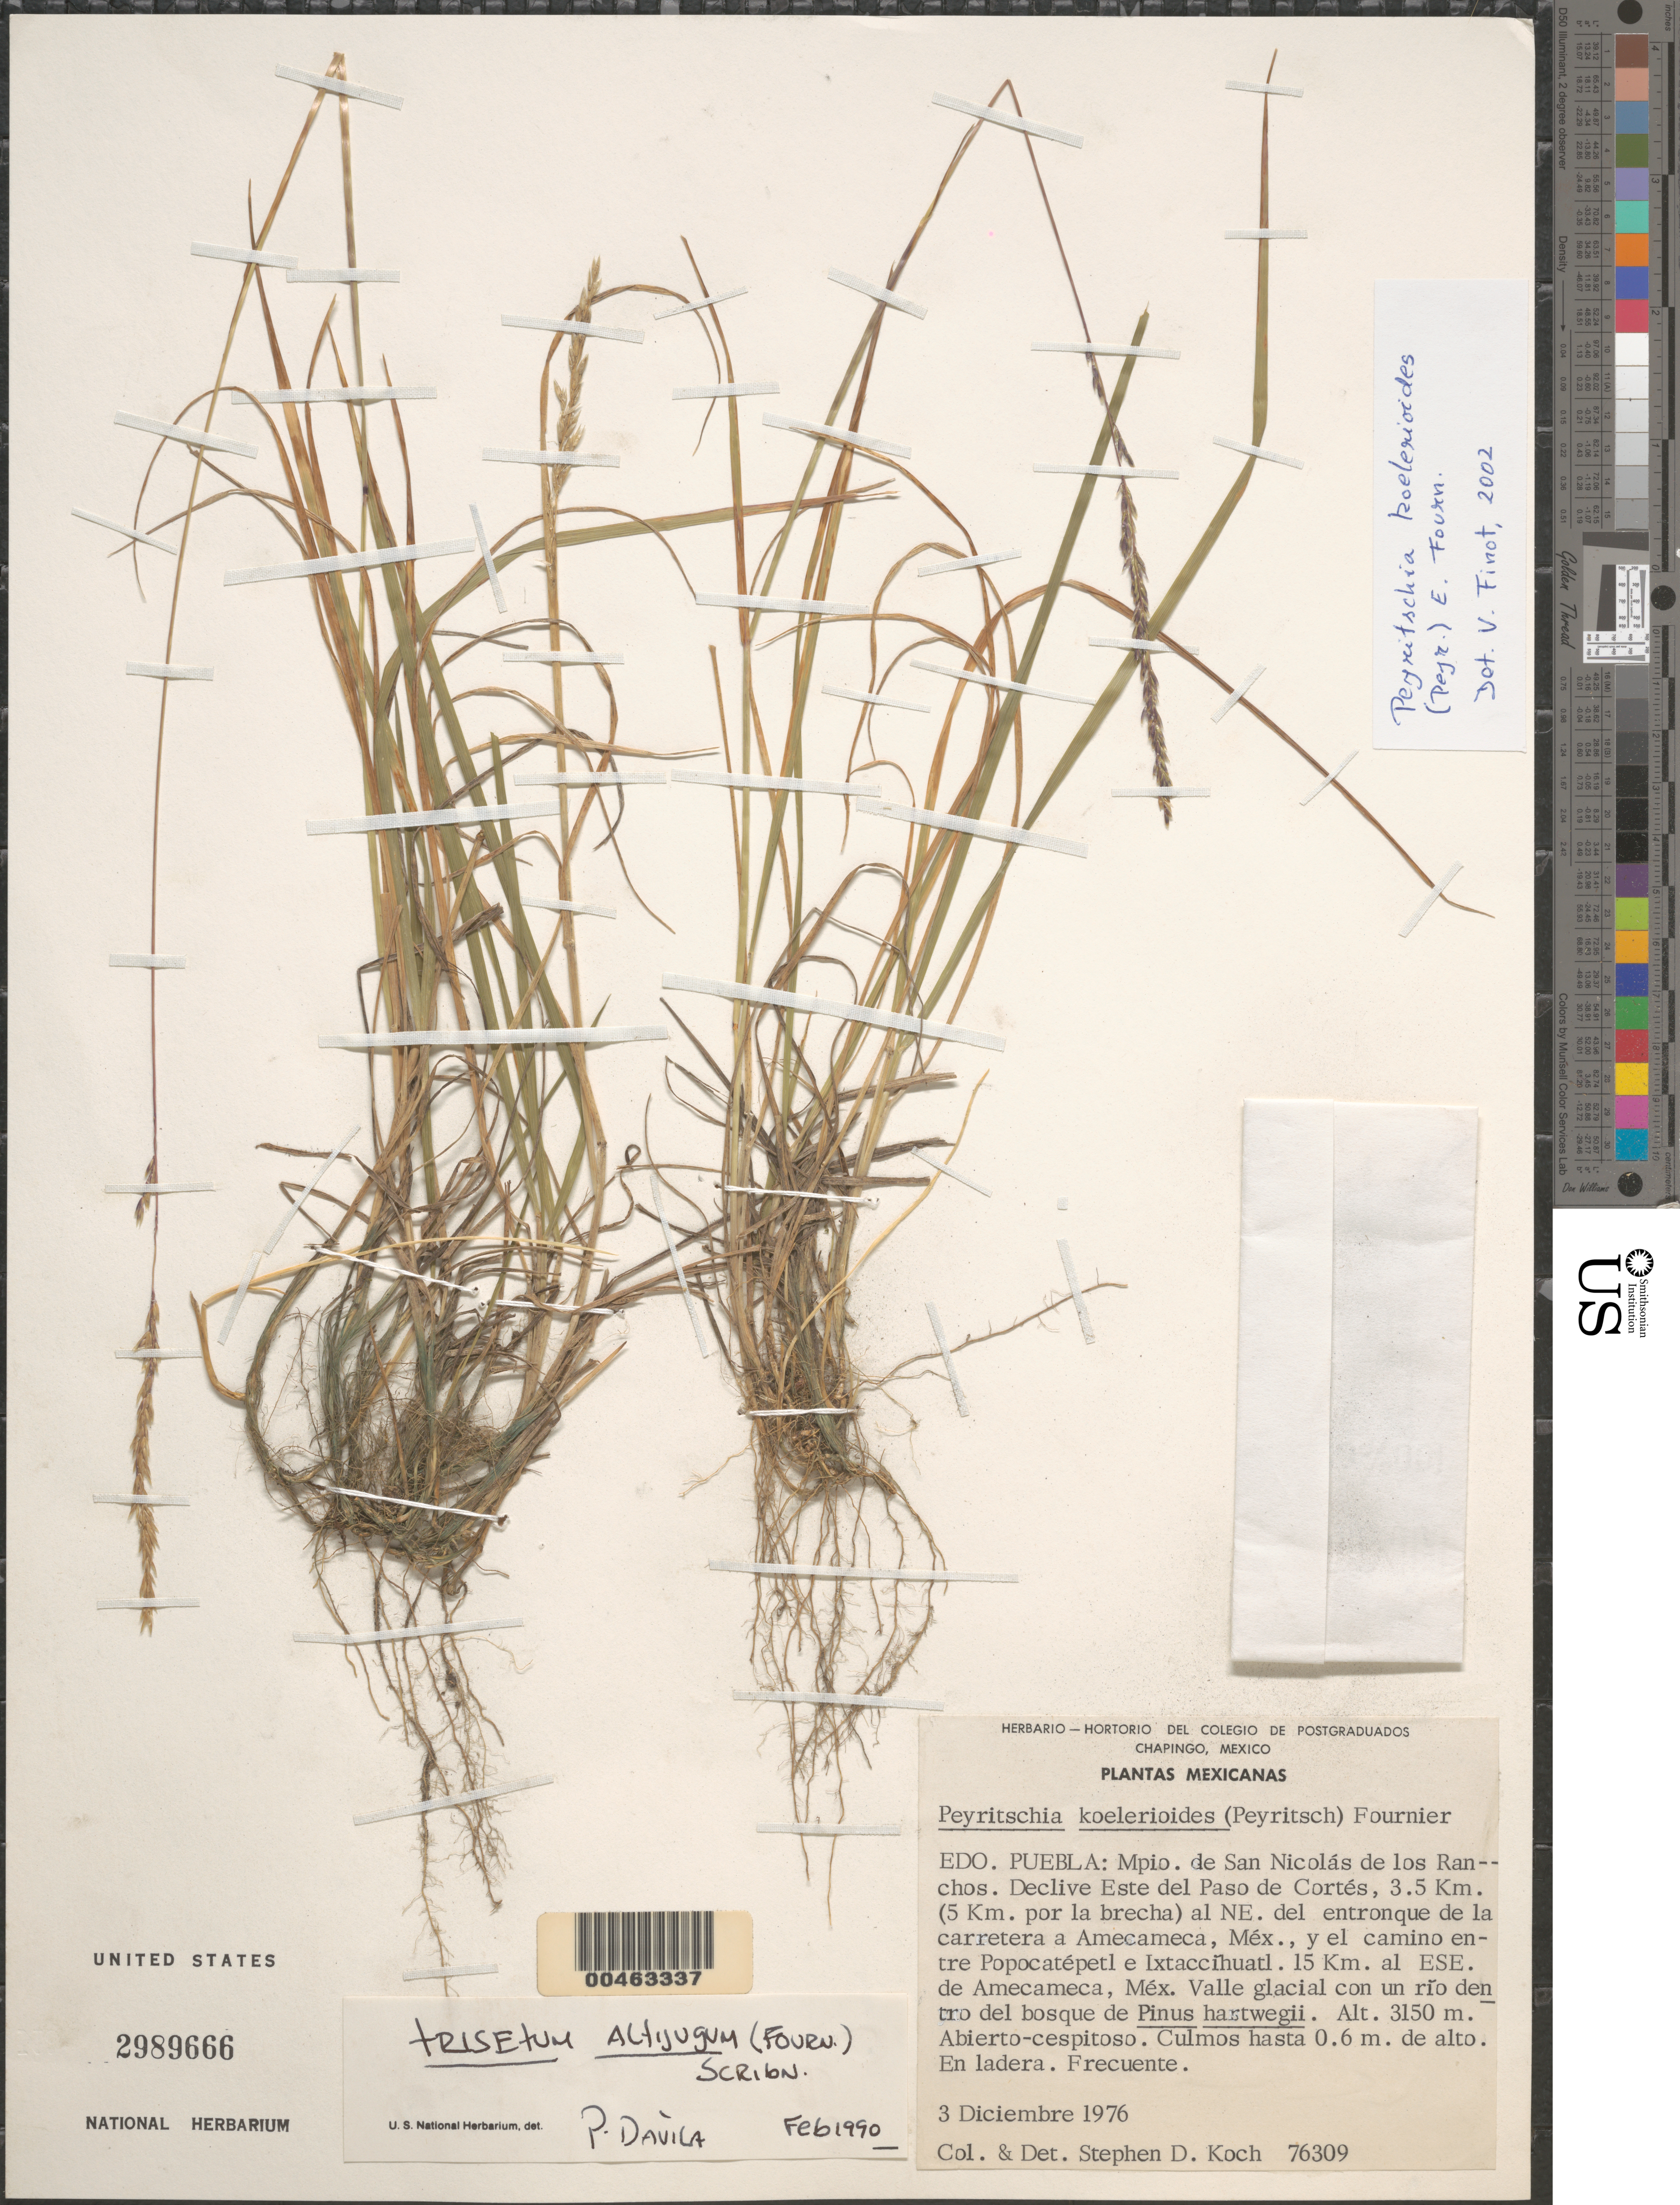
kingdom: Plantae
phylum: Tracheophyta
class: Liliopsida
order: Poales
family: Poaceae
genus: Peyritschia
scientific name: Peyritschia koelerioides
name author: (Peyr.) E. Fourn.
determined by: Finot, V. L.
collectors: S. D. Koch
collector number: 76309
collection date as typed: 3 Dec 1976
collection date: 1976-12-03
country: Mexico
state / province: Puebla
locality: Mun of San Nicol s de los Ranchos, slope E of Paso de Cort‚s, 15 km ESE of Amecameca, 3.5 km (5 km by the gap) NE of entronq...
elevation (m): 3150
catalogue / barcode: US 2989666